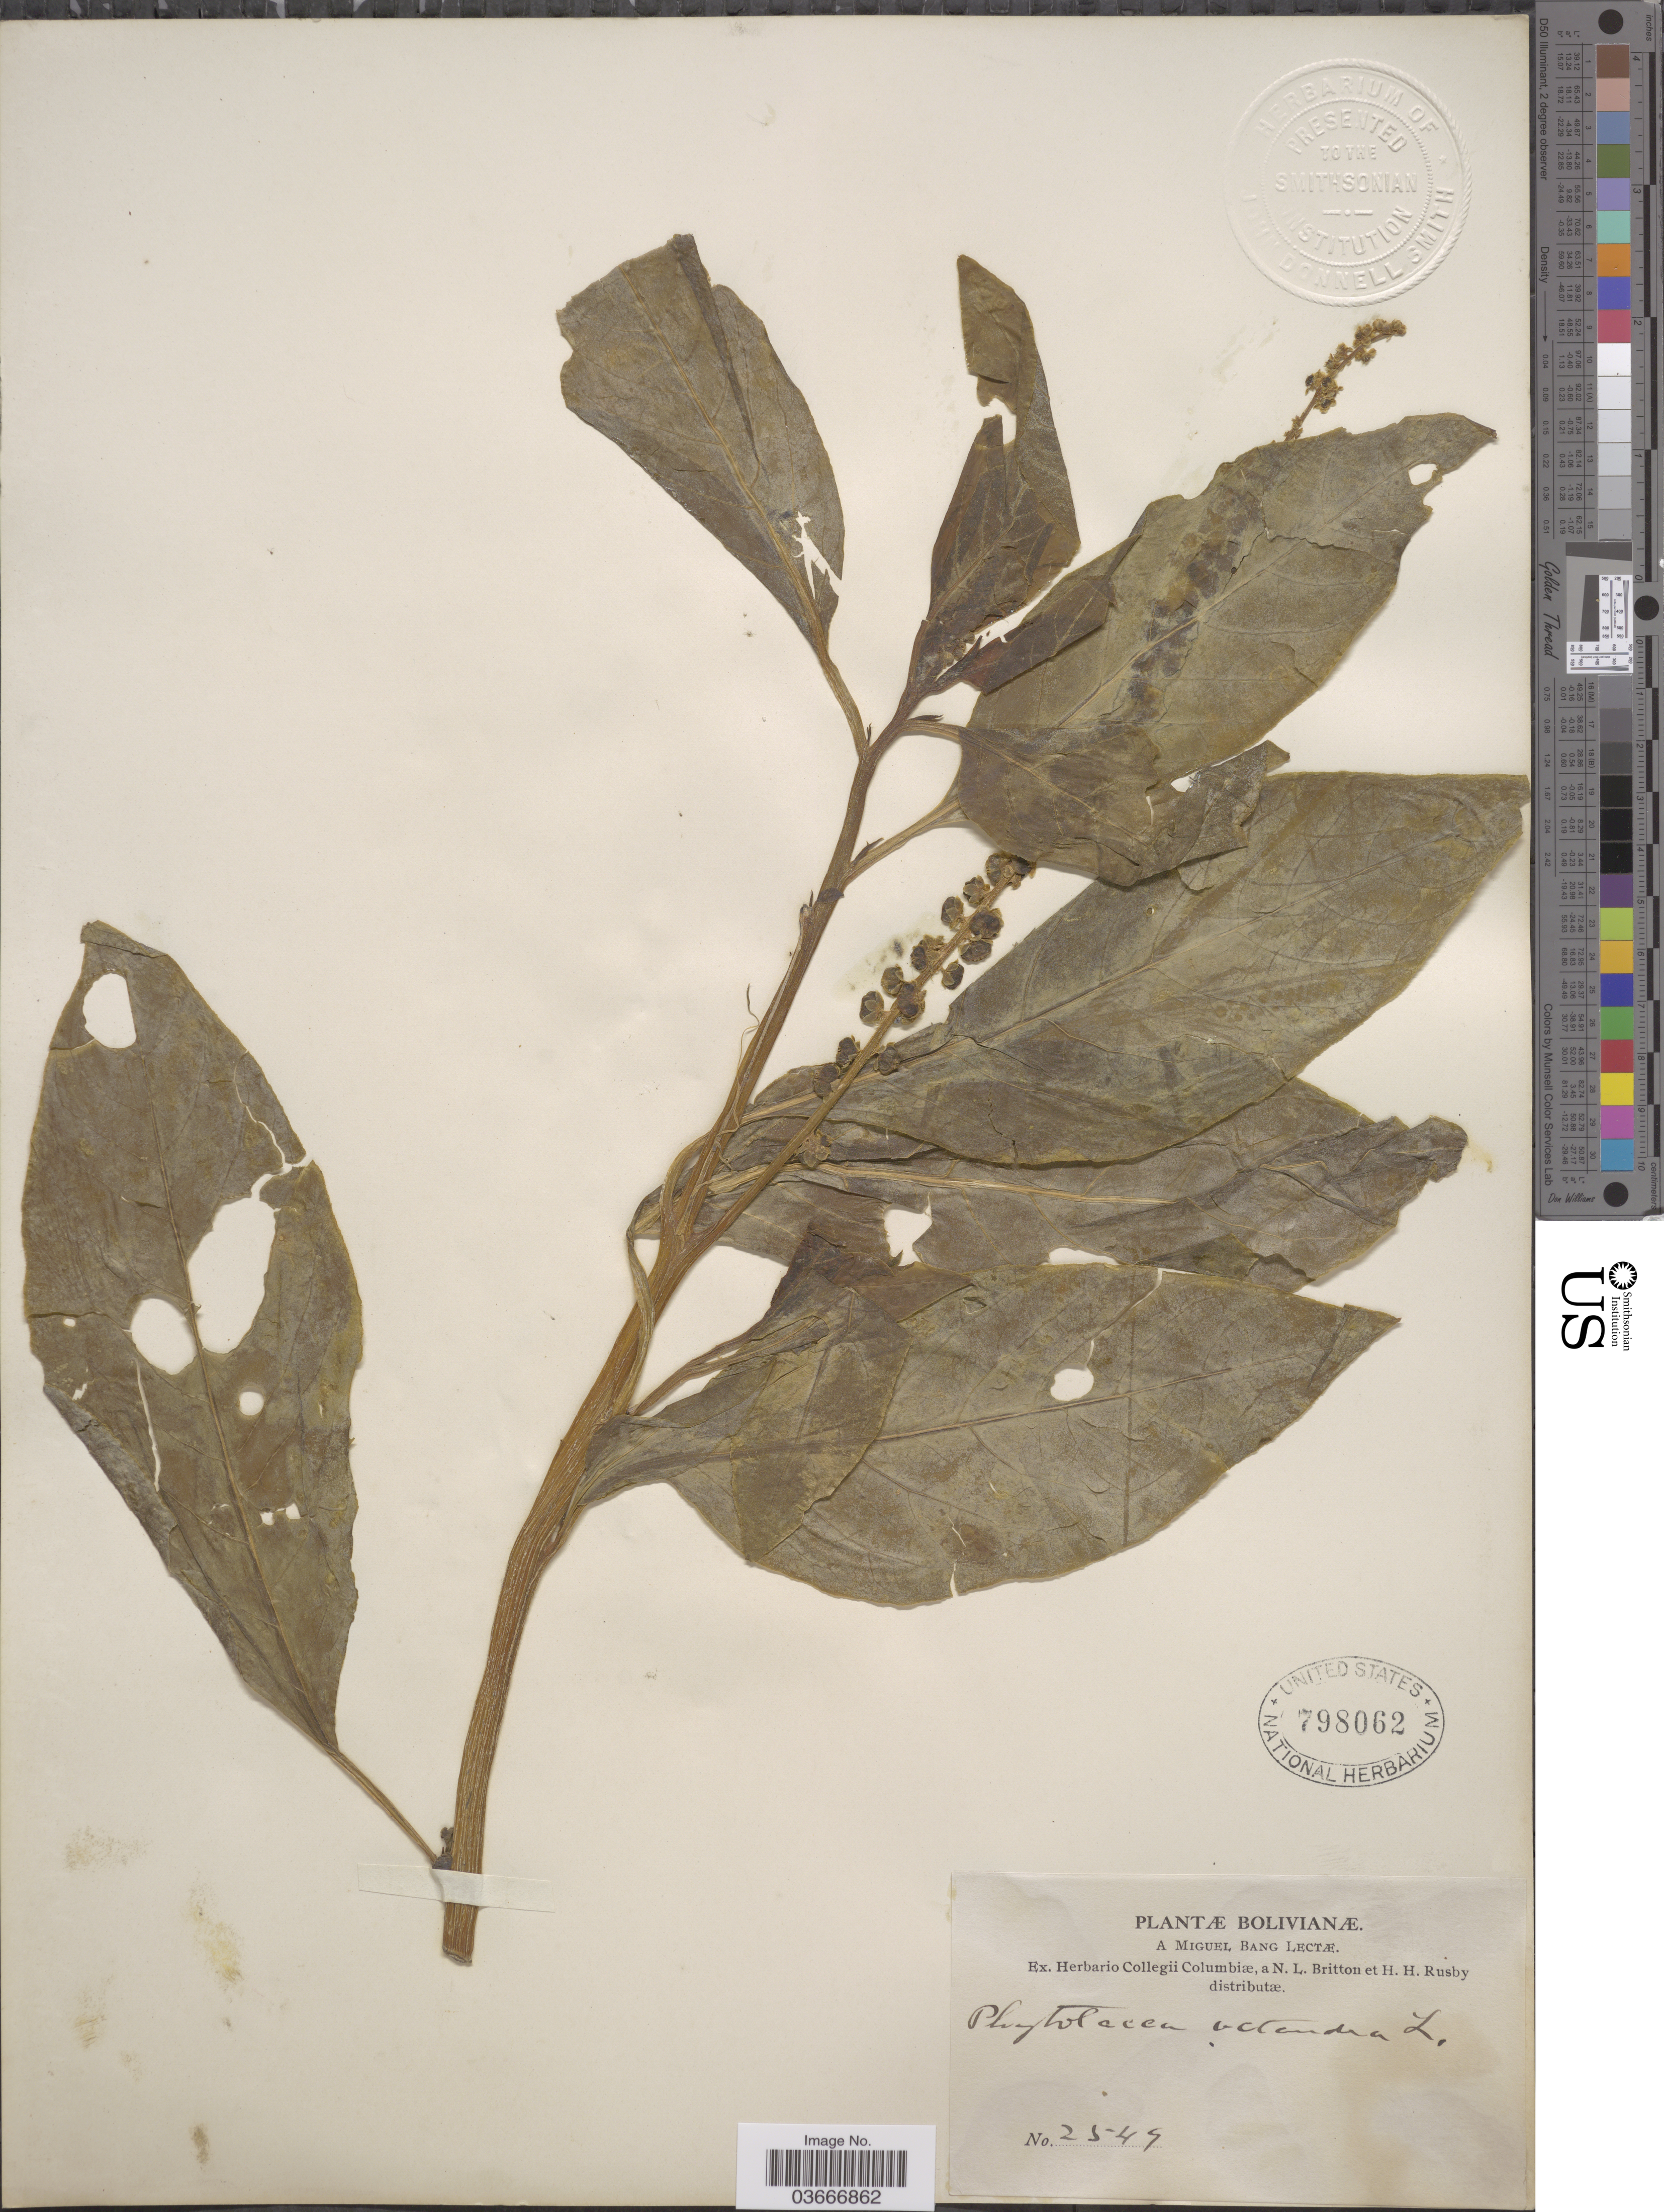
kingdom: Plantae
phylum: Tracheophyta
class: Magnoliopsida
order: Caryophyllales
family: Phytolaccaceae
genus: Phytolacca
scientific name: Phytolacca icosandra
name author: L.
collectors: M. Bang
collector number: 2549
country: Bolivia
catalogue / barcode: US 798062